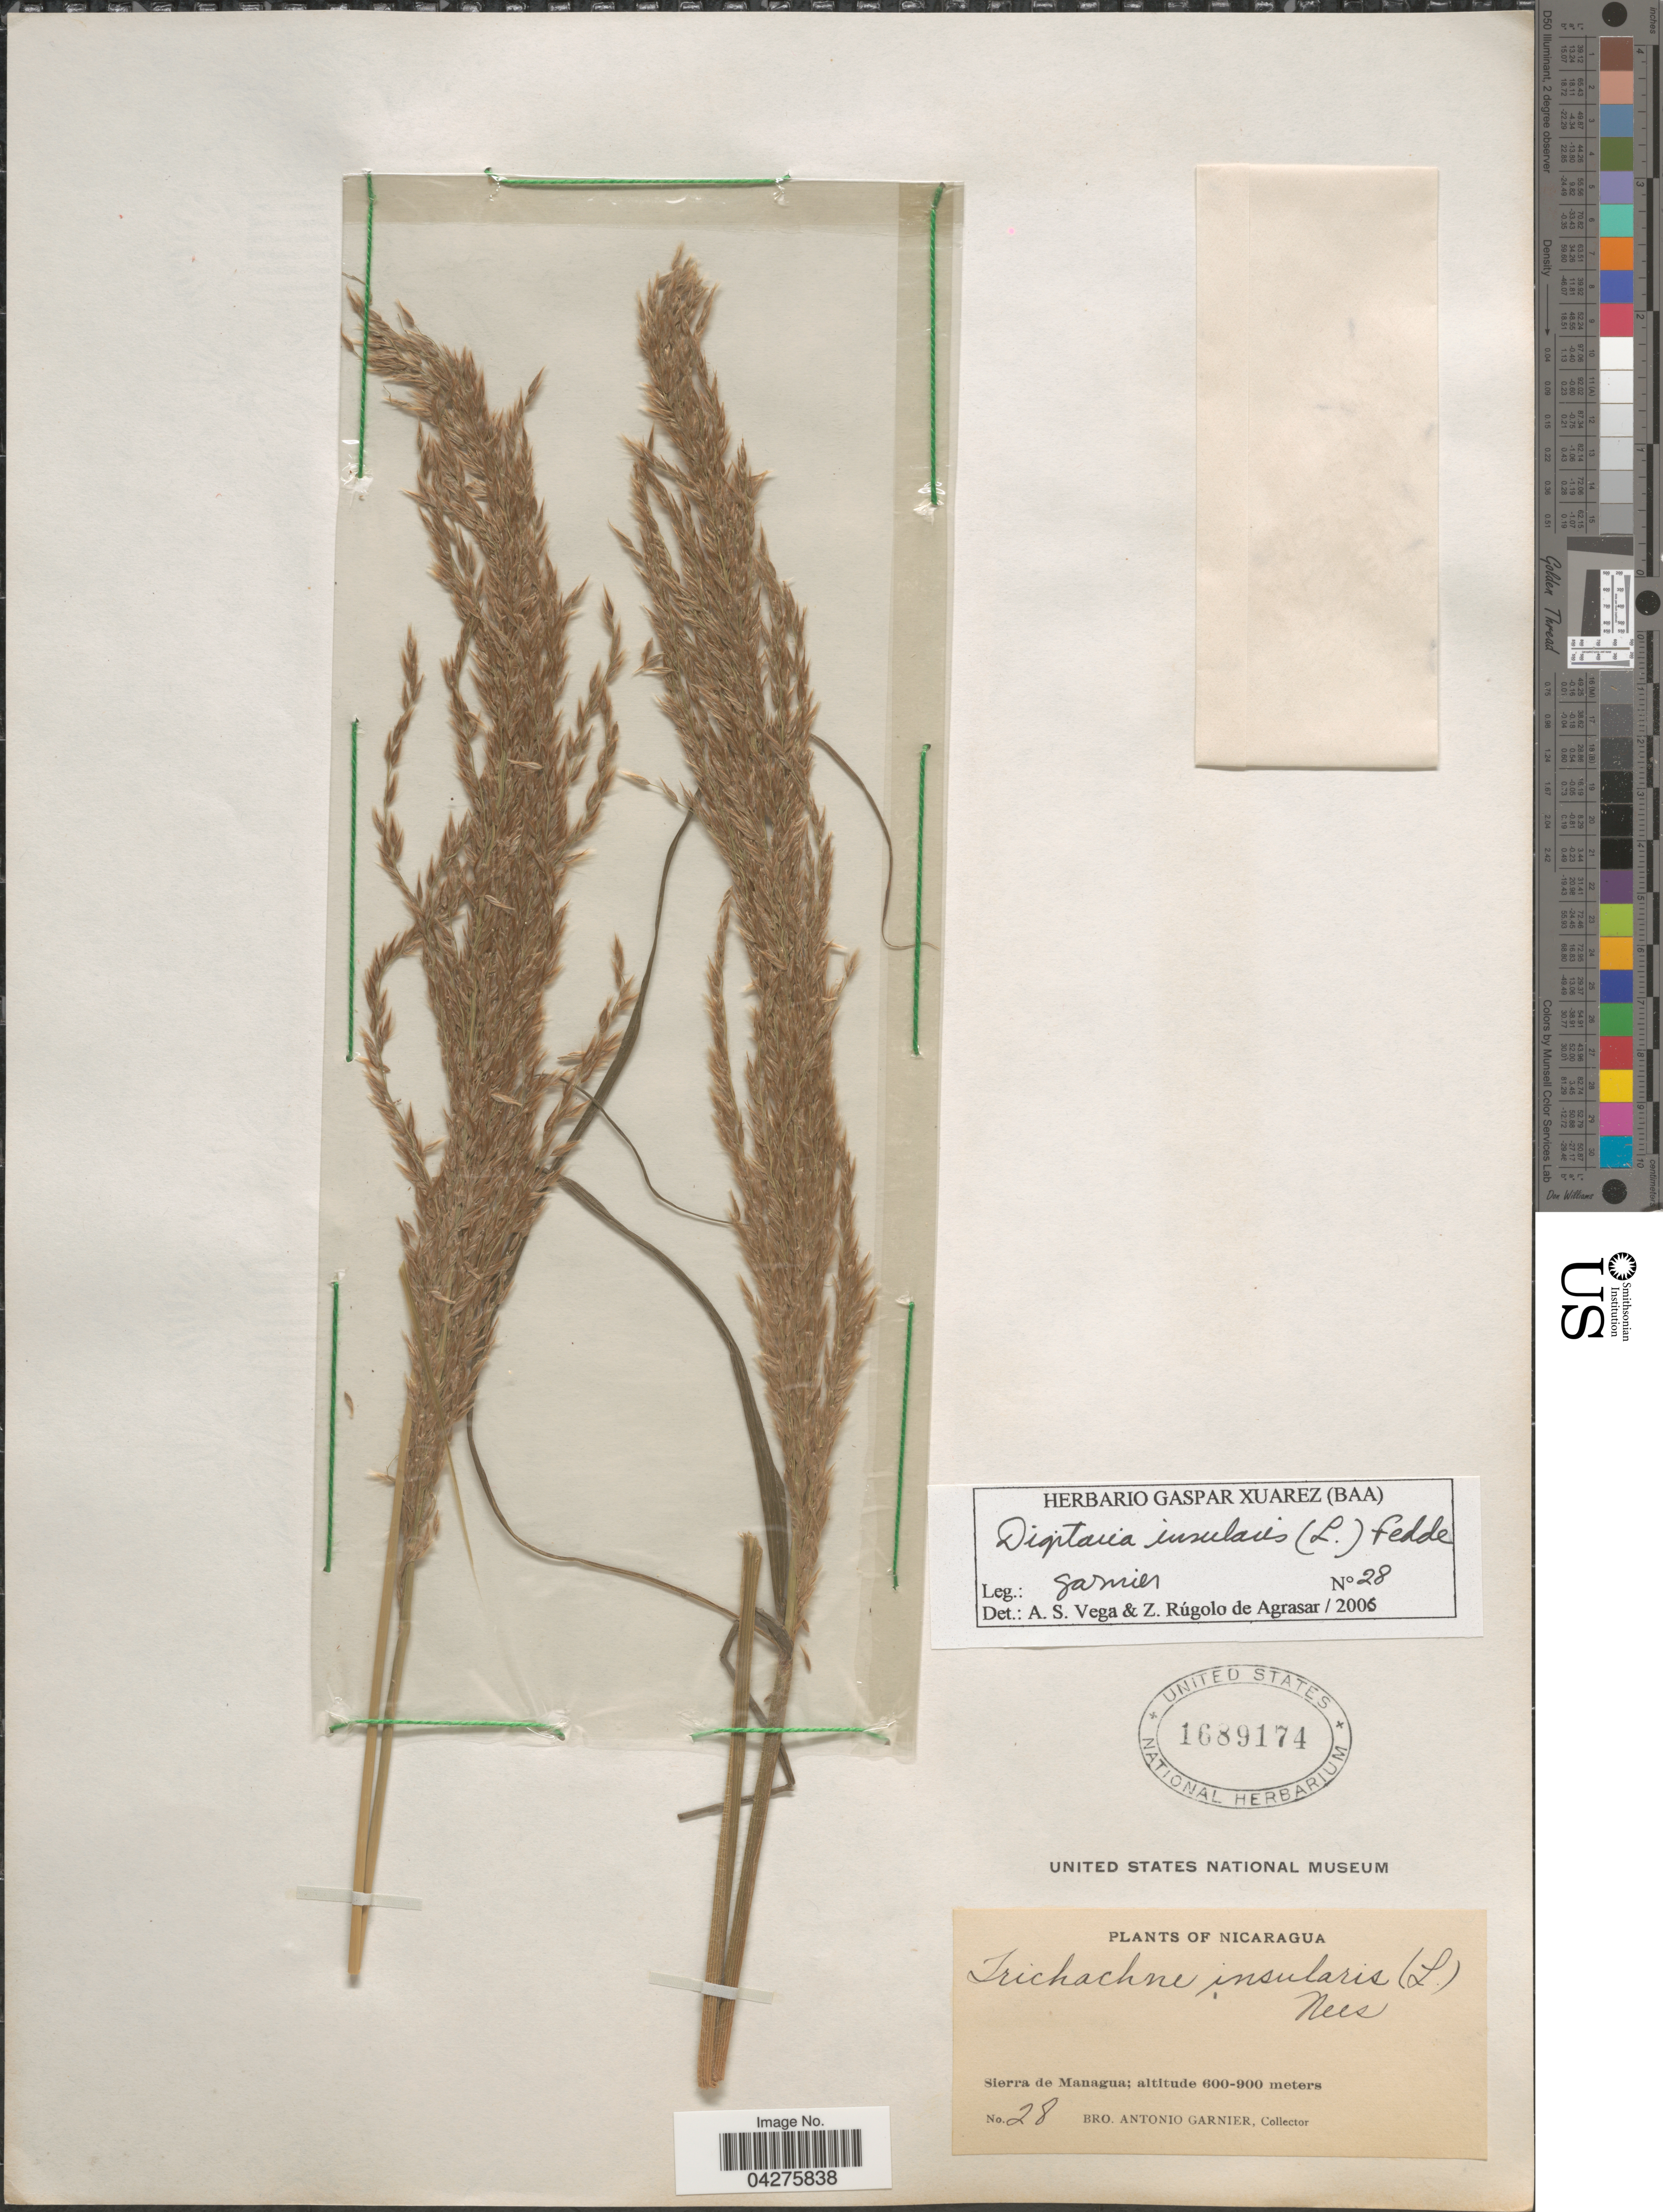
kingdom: Plantae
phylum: Tracheophyta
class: Liliopsida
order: Poales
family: Poaceae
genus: Digitaria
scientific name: Digitaria insularis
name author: (L.) Fedde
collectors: Bro. A. Garnier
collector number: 28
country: Nicaragua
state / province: Managua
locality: Sierra de Managua.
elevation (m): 600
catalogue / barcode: US 1689174